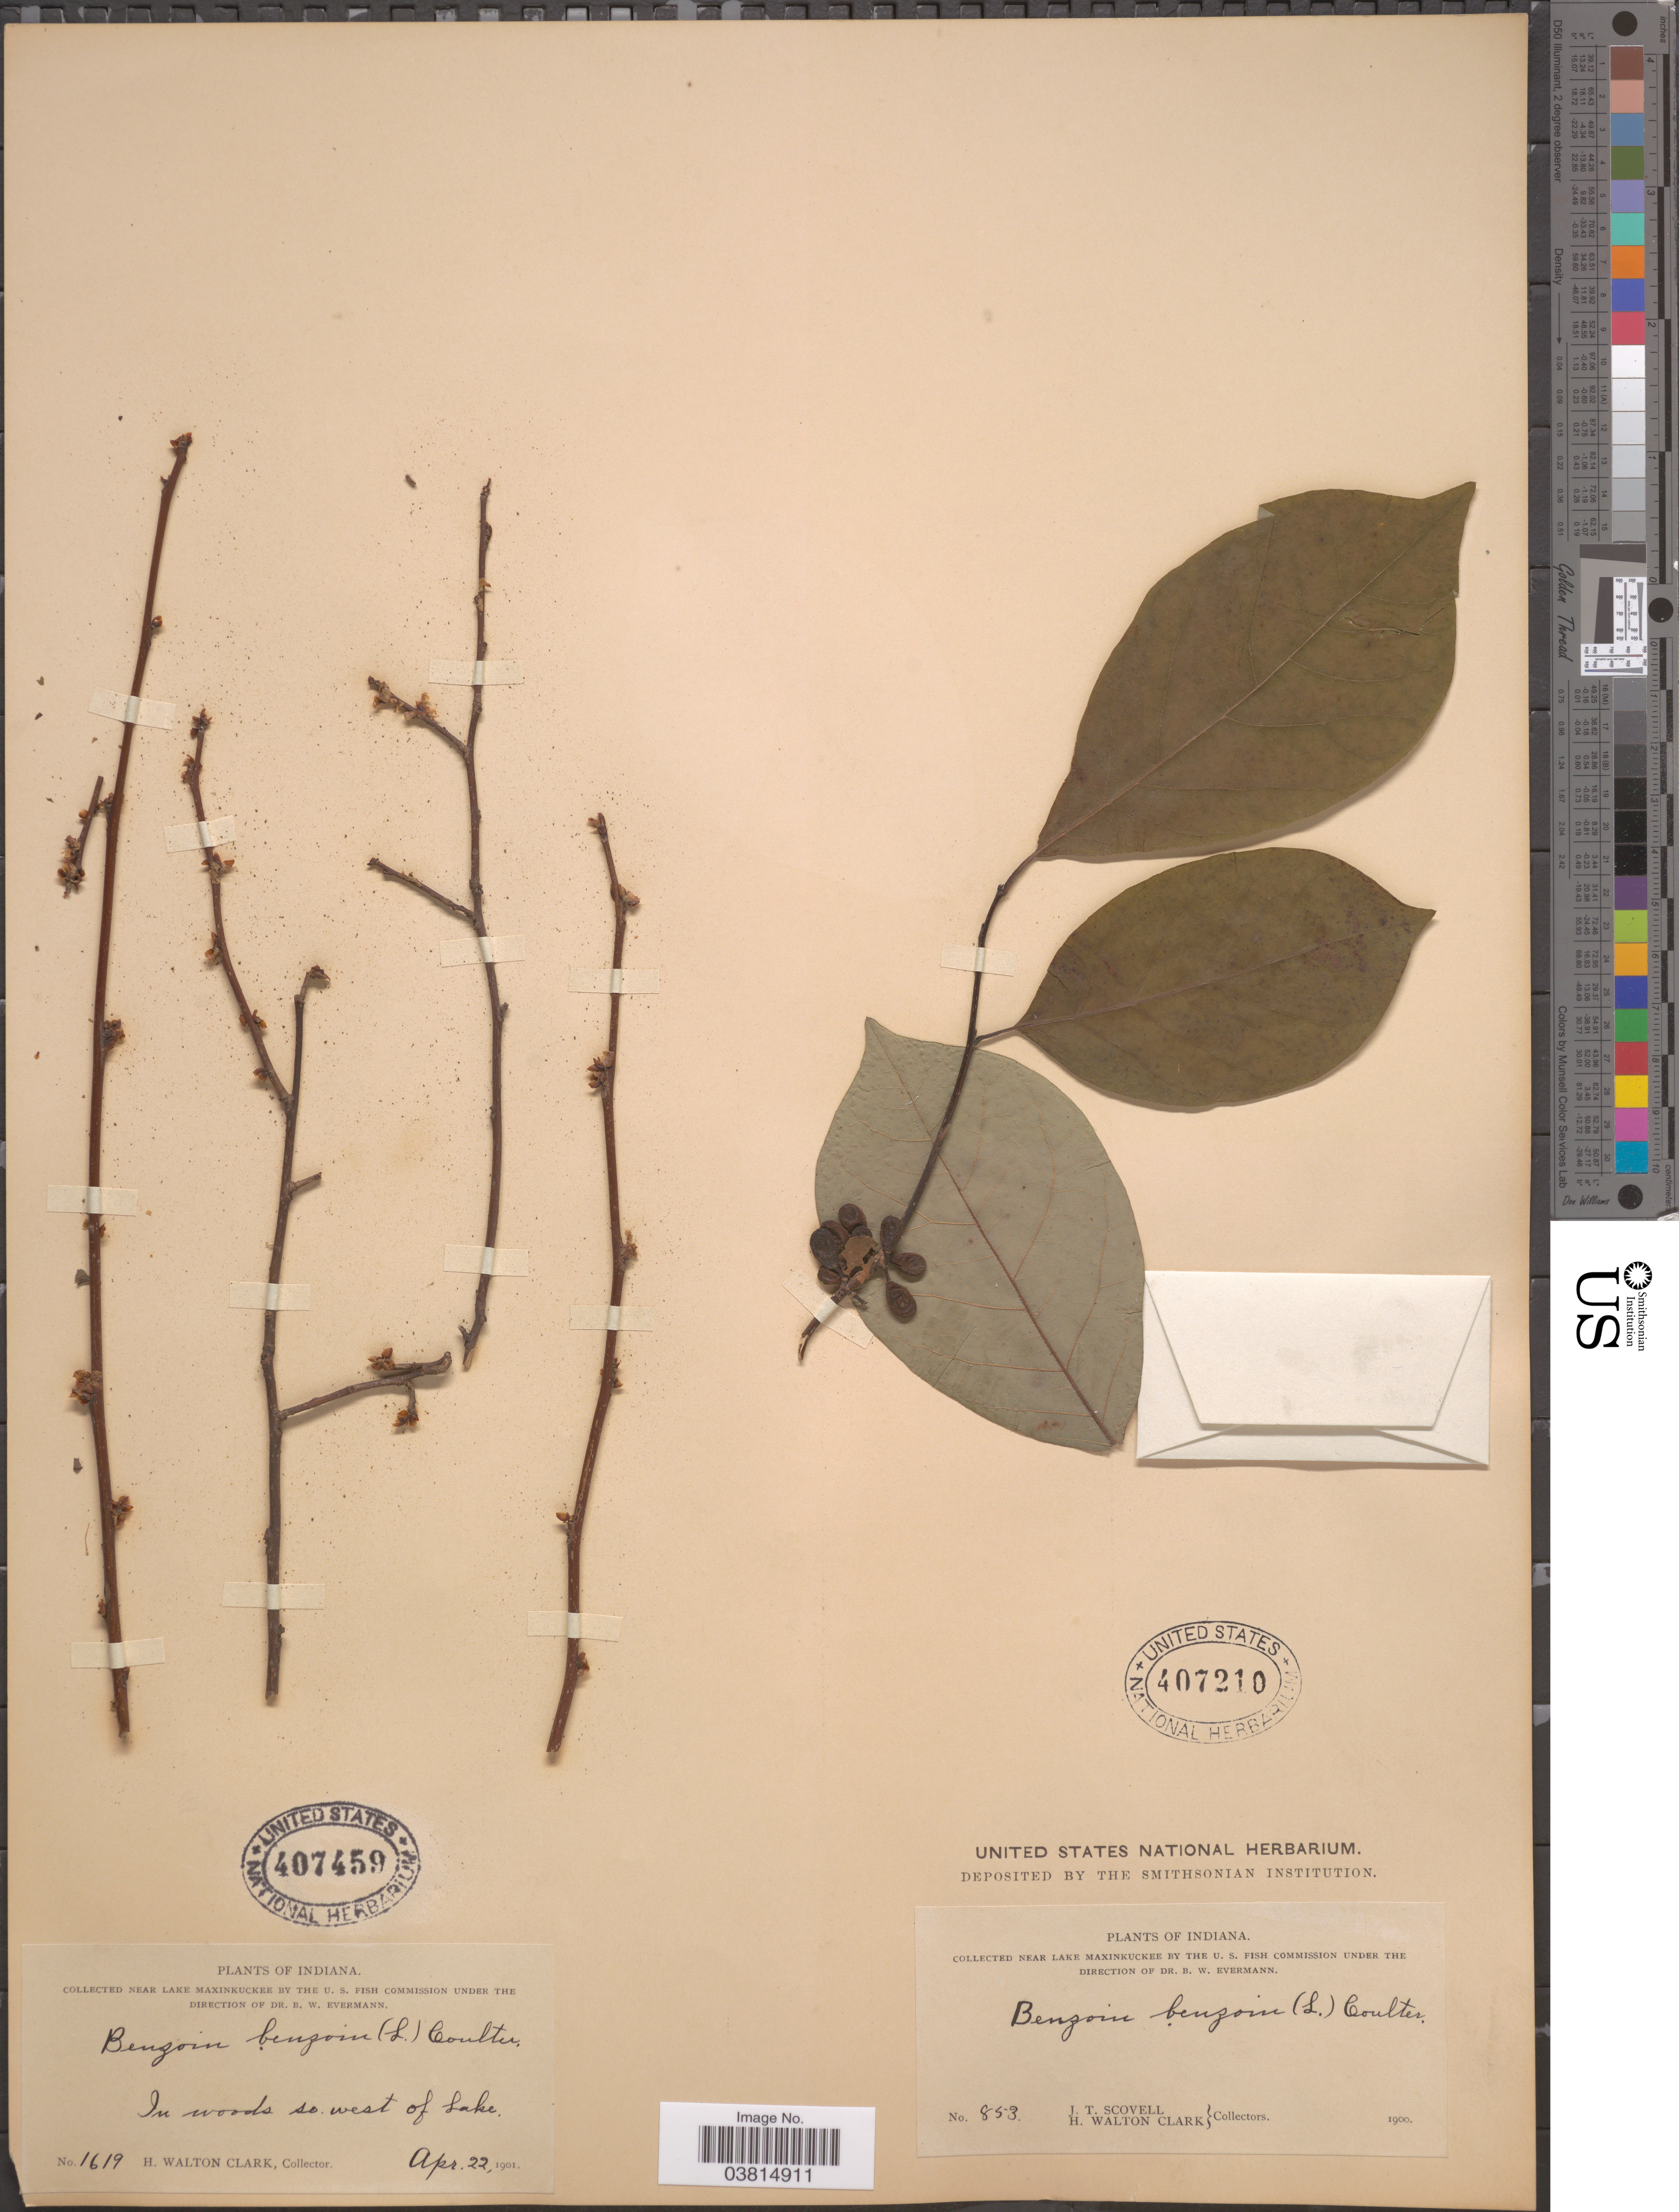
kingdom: Plantae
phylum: Tracheophyta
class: Magnoliopsida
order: Laurales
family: Lauraceae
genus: Lindera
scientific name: Lindera benzoin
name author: (L.) Blume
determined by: Strong, Mark T., (BOT), Smithsonian Institution - National Museum of Natural History (UNITED STATES)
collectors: H. W. Clark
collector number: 1619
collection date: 1901-04-22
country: United States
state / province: Indiana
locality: In woods so. west of Lake. Near Lake Maxinkuckee.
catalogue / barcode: US 407459-2